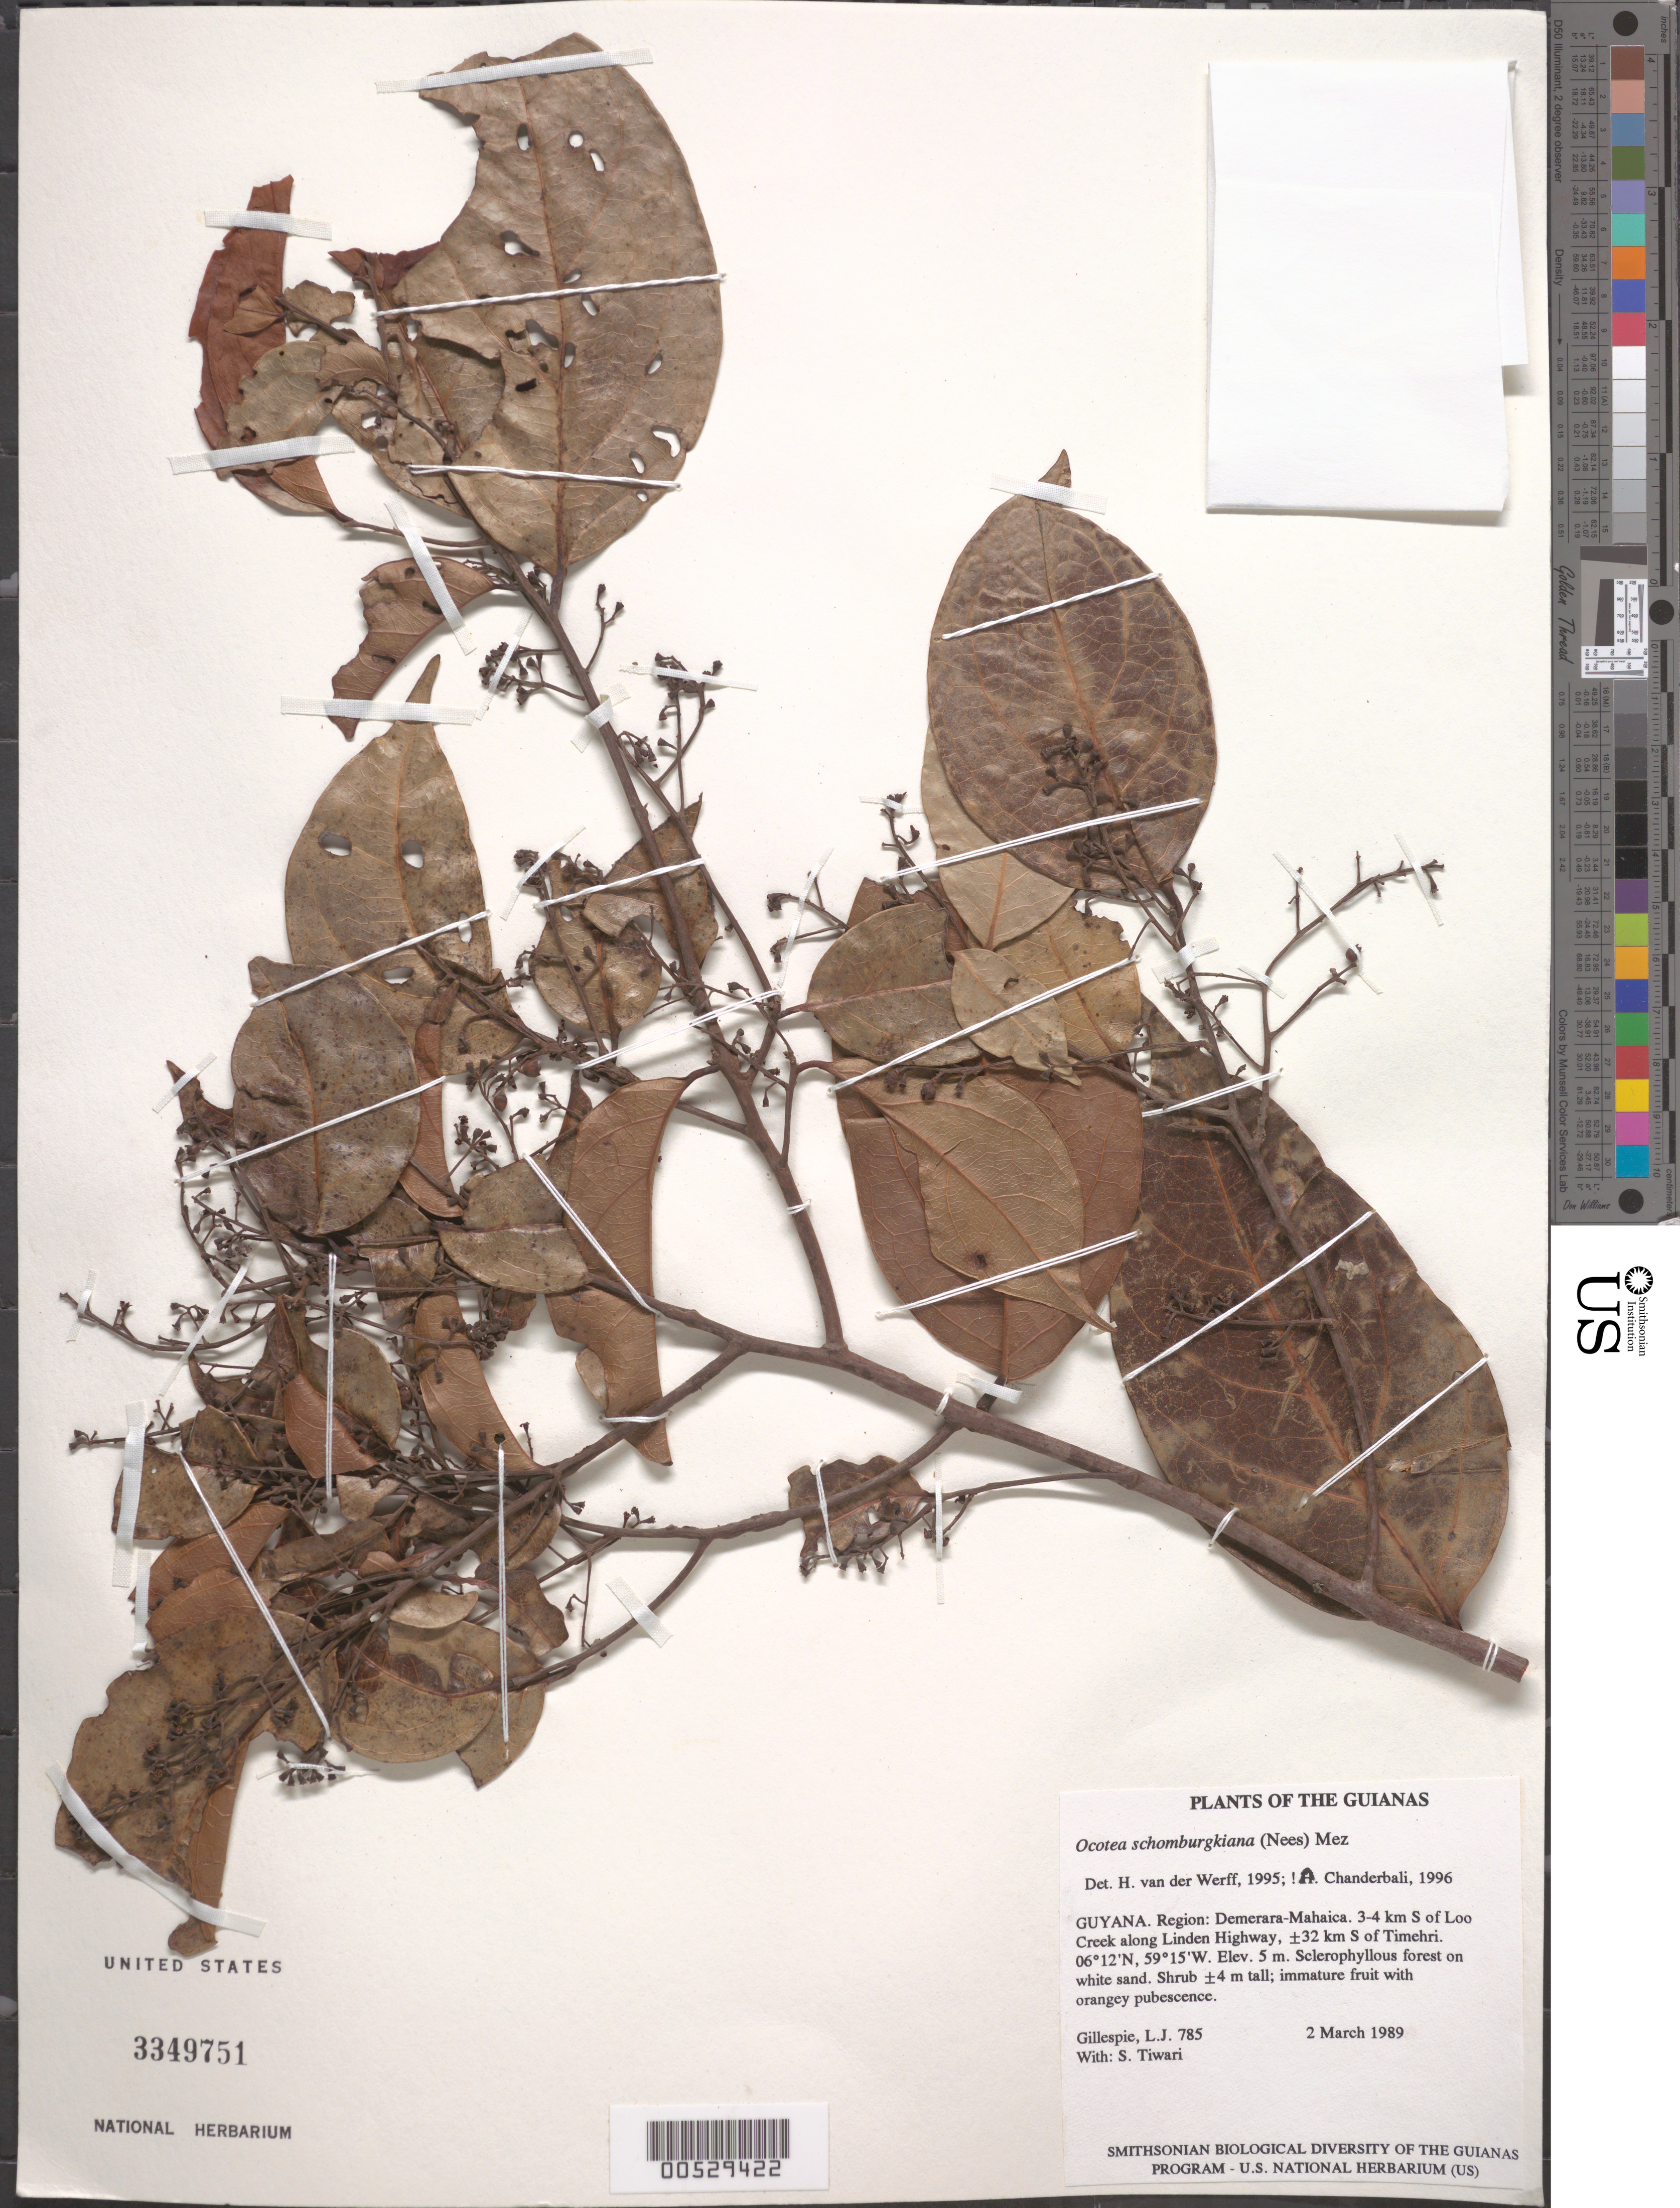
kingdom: Plantae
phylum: Tracheophyta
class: Magnoliopsida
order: Laurales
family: Lauraceae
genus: Ocotea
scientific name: Ocotea schomburgkiana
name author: (Nees) Mez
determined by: Chanderbali, Andre Shashi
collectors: L. J. Gillespie & S. Tiwari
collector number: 785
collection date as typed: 2 March 1989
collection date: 1989-03-02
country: Guyana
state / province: Demerara-Mahaica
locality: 3-4 km S of Loo Creek along Linden Highway, ±32 km S of Timehri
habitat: Sclerophyllous forest on white sand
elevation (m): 5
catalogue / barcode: US 3349751